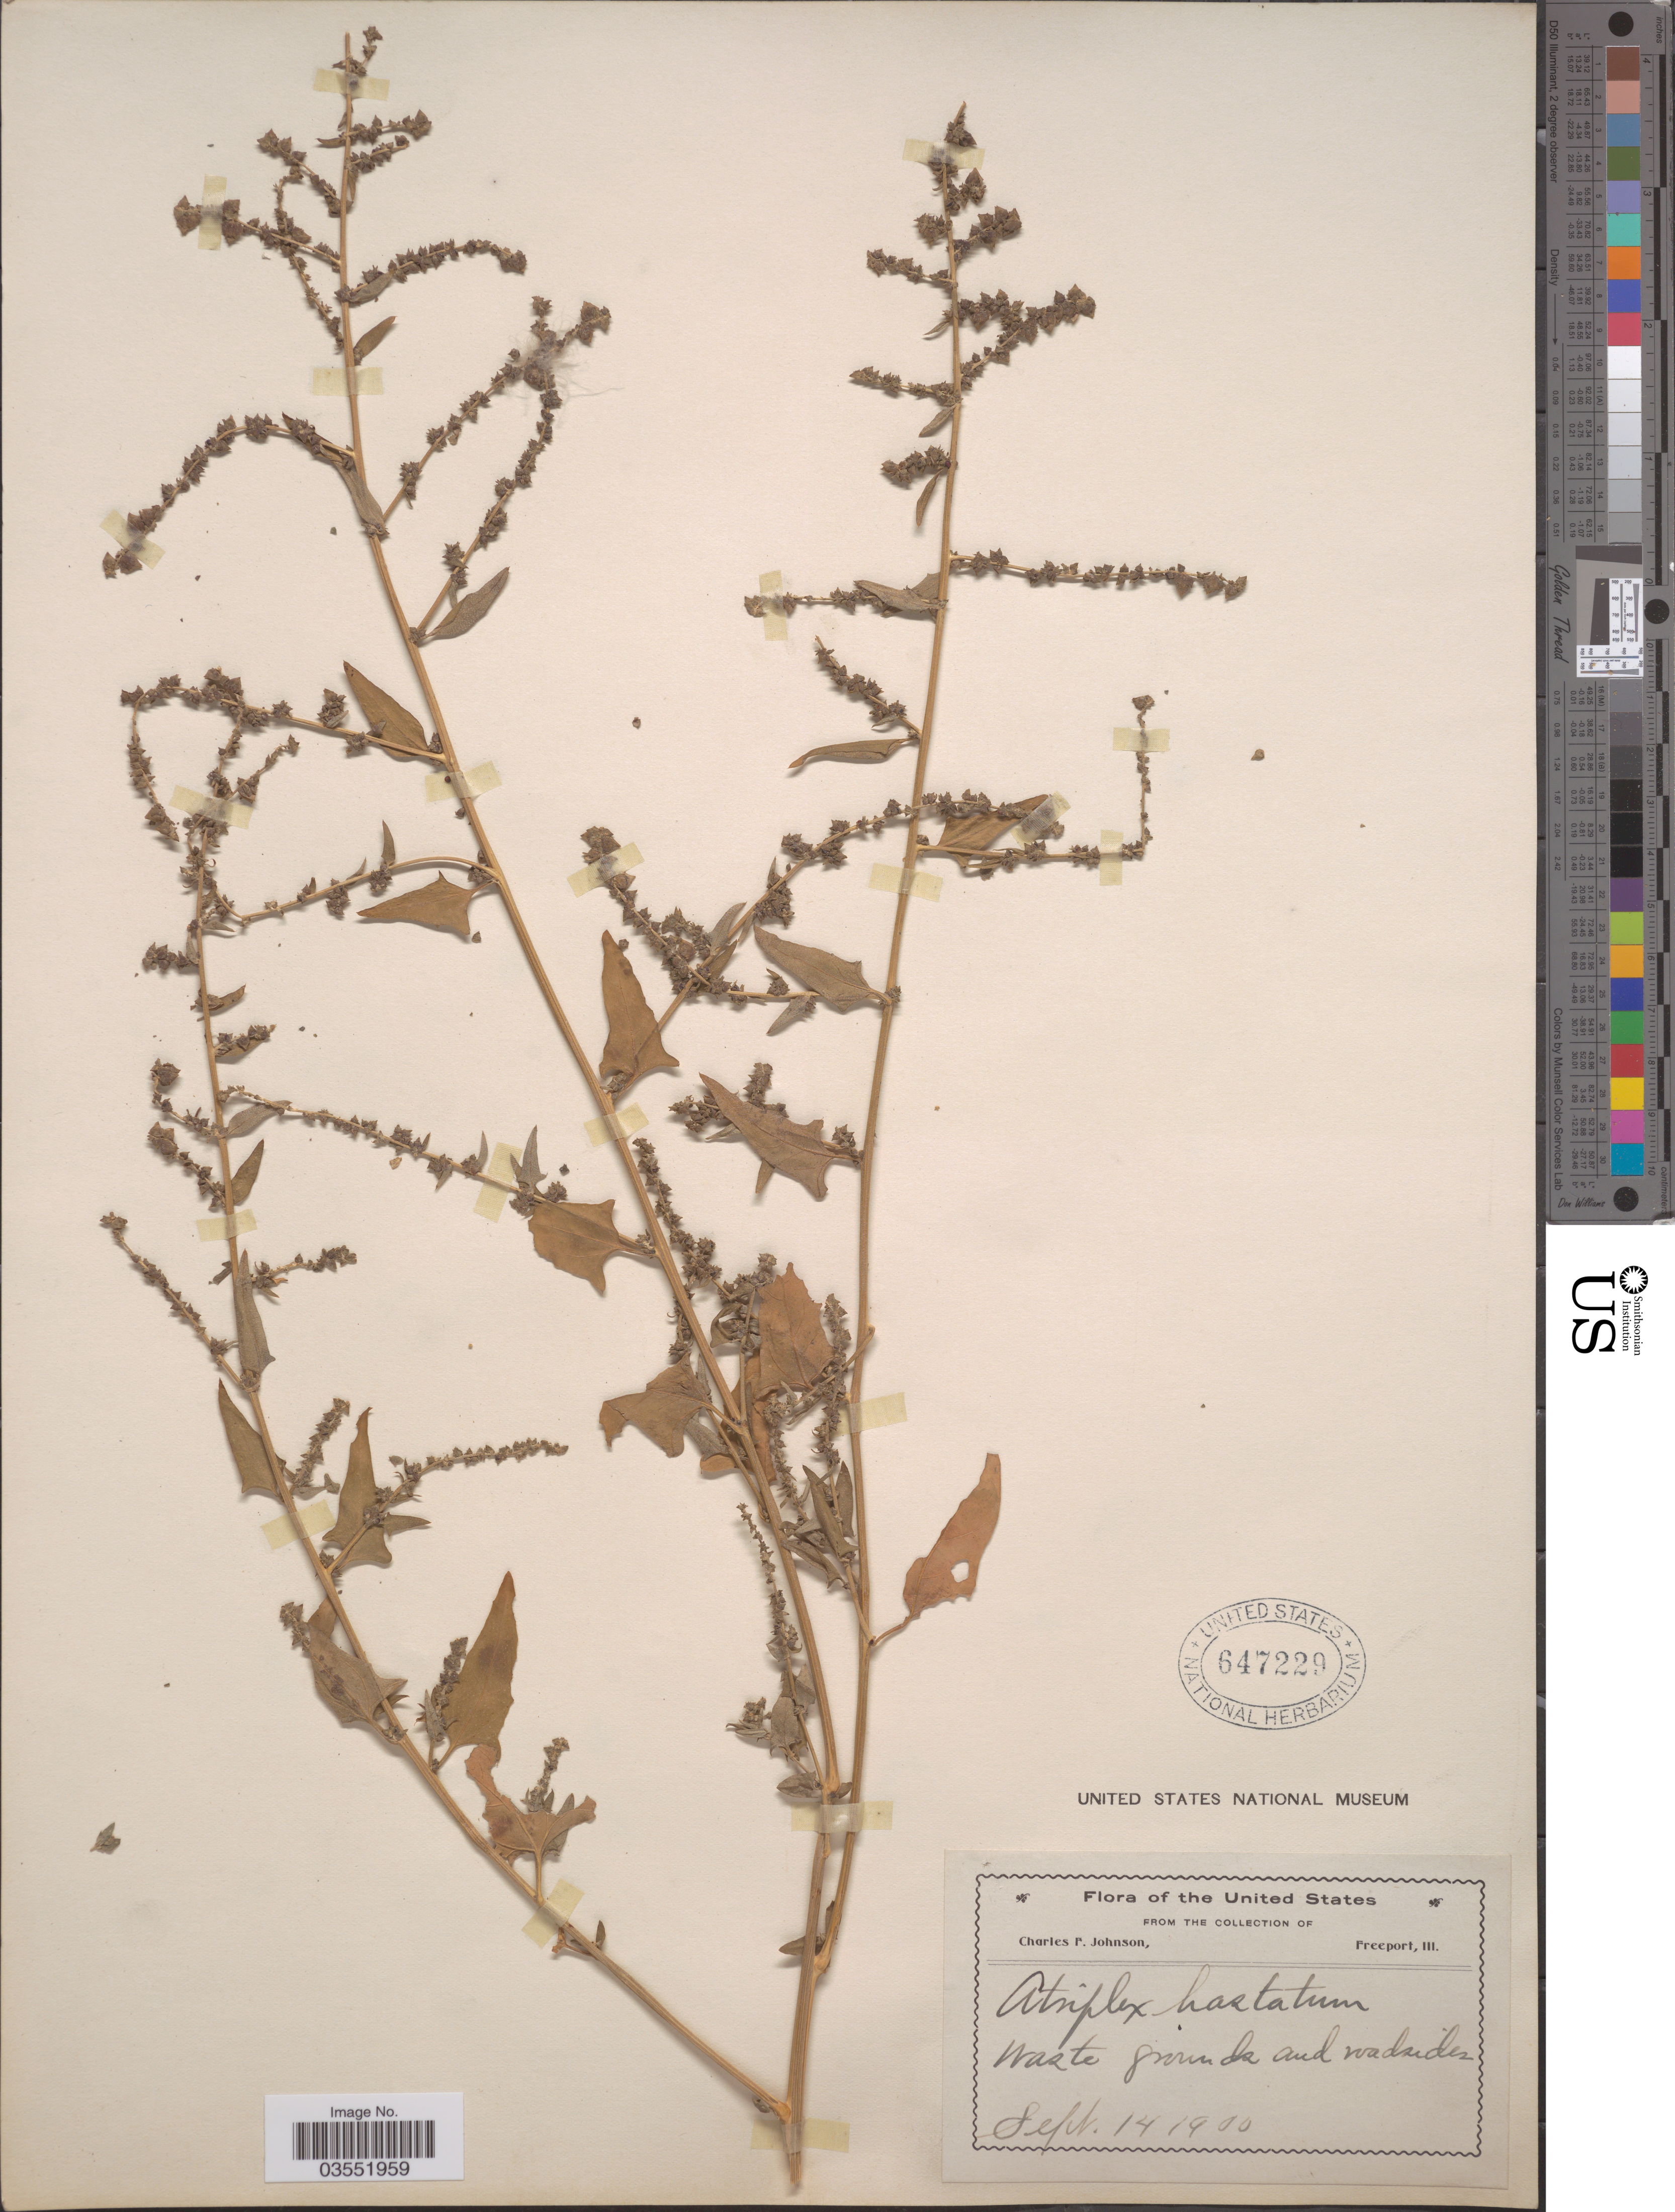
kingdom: Plantae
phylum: Tracheophyta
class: Magnoliopsida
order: Caryophyllales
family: Amaranthaceae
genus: Atriplex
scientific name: Atriplex hastata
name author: L.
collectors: C. F. Johnson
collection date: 1900-09-14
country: United States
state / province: Illinois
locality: Waste grounds and roadsides.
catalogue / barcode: US 647229